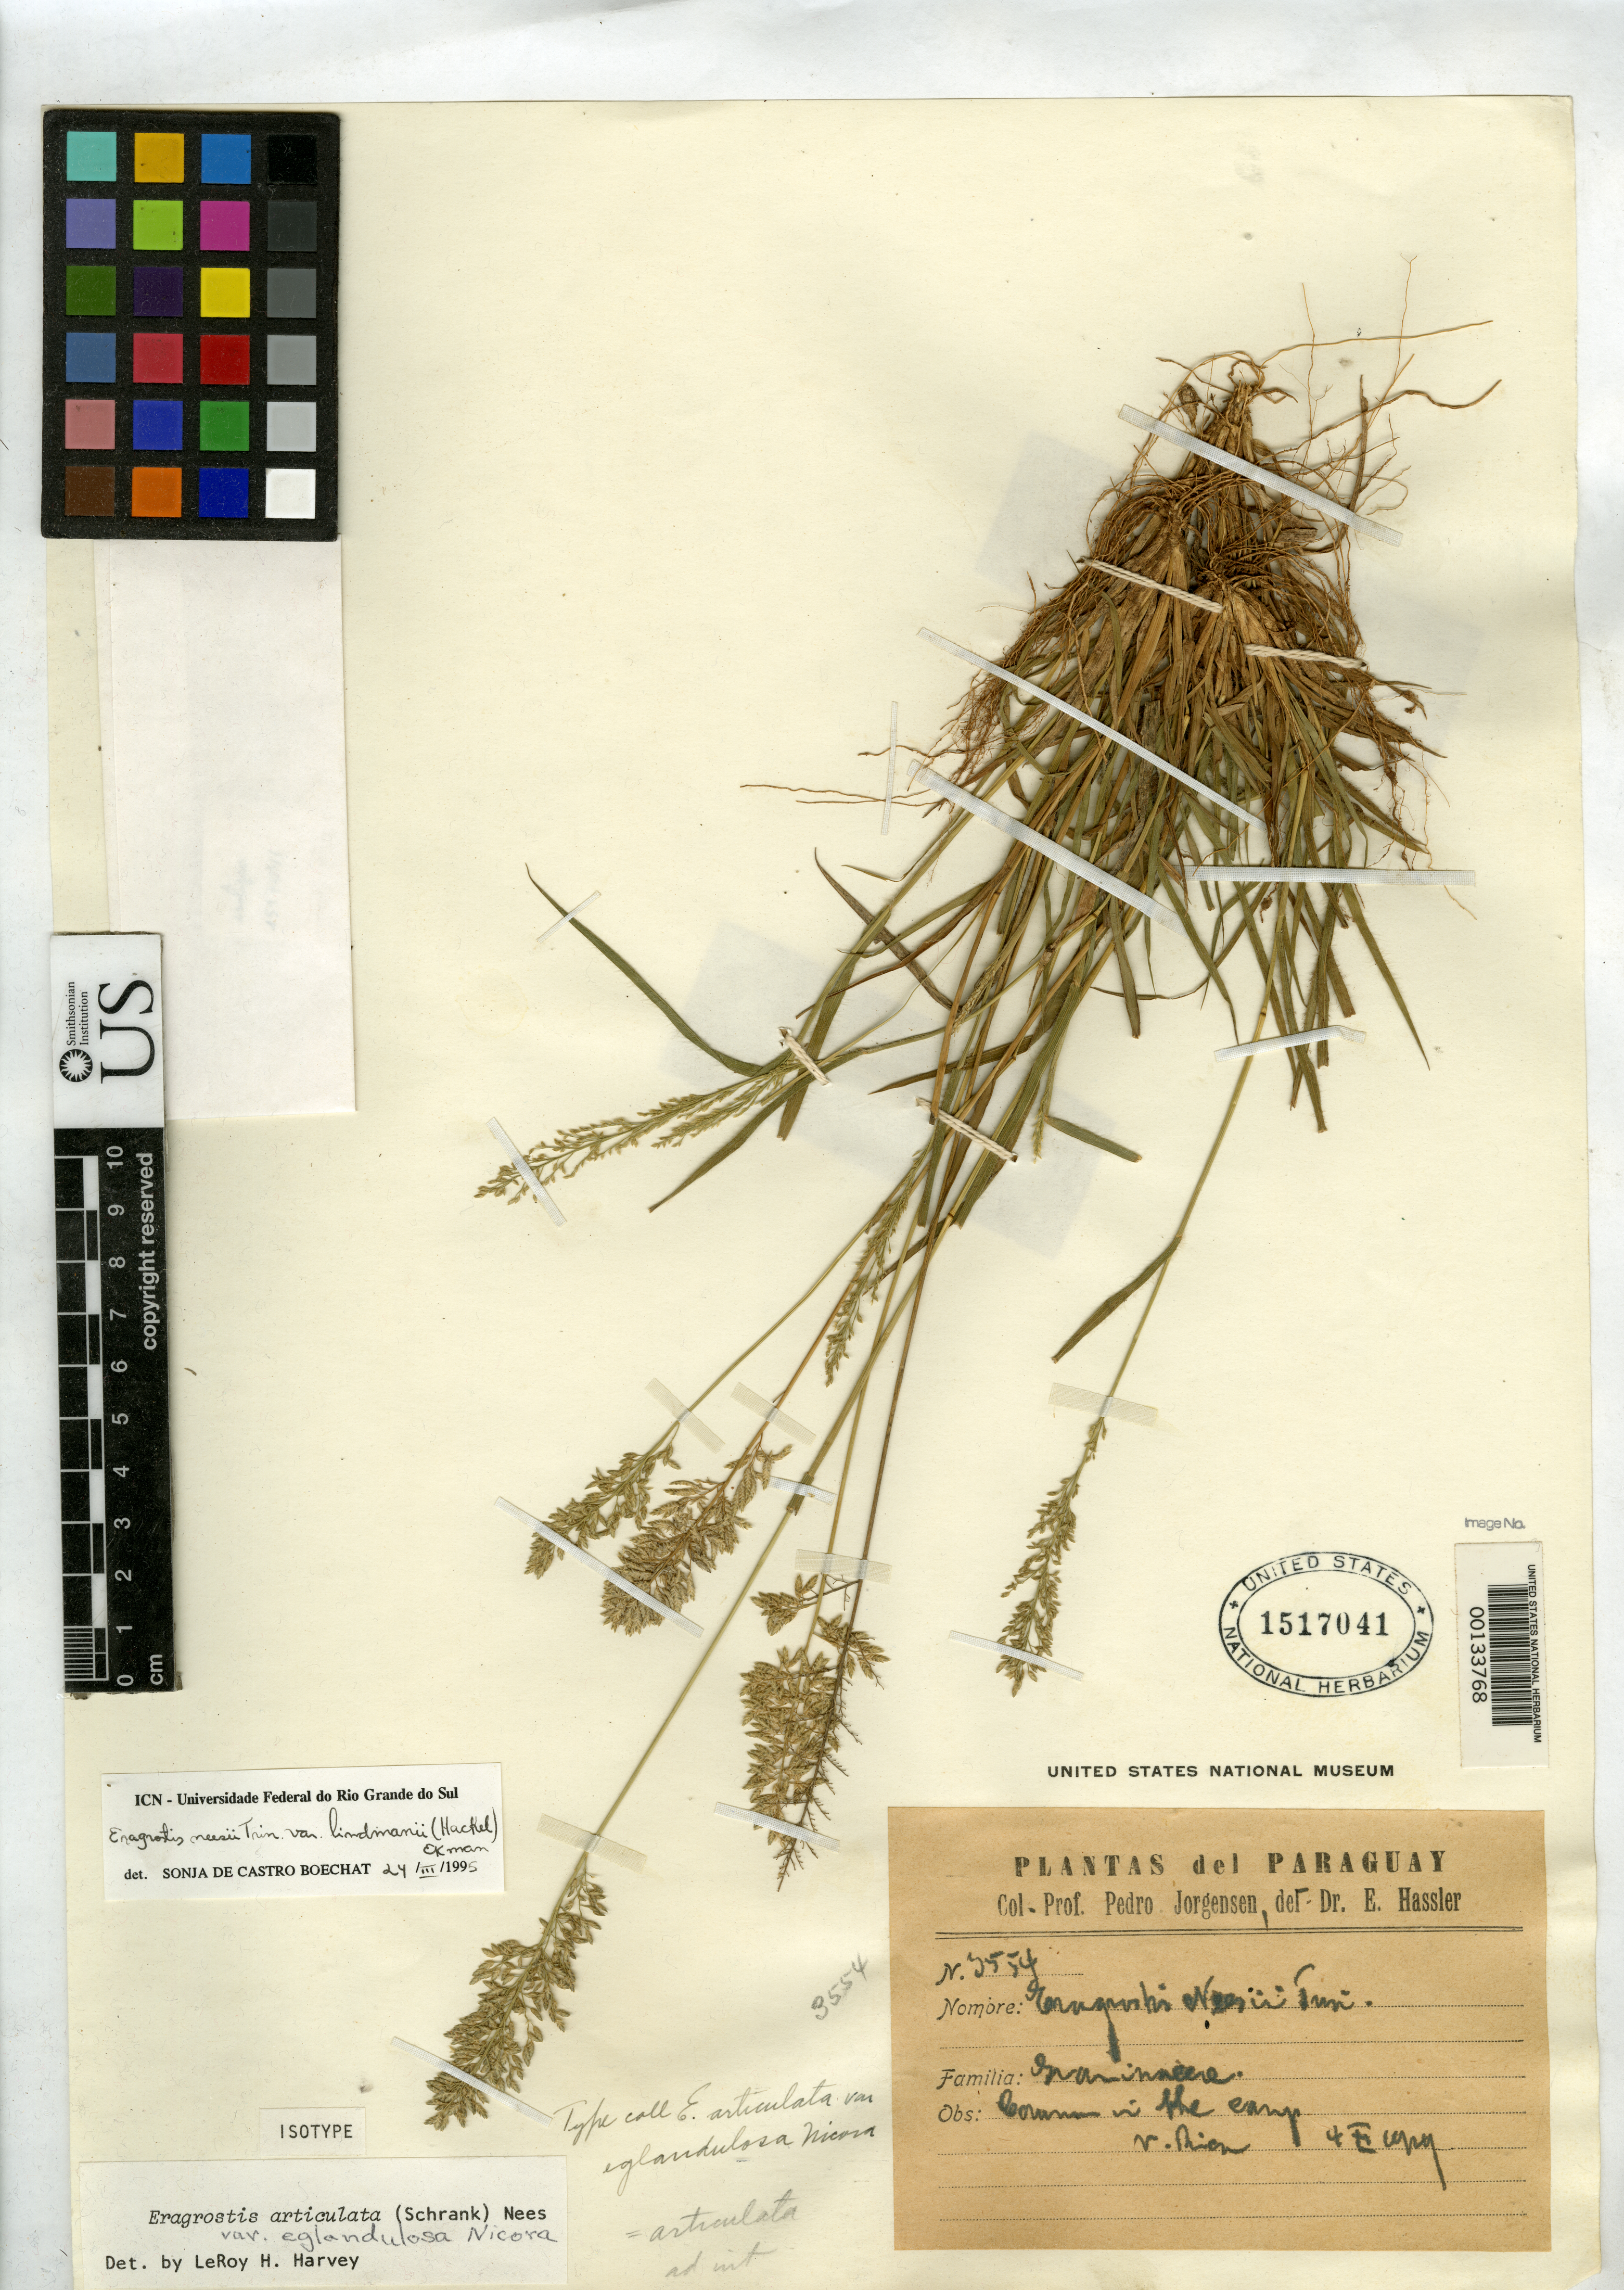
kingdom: Plantae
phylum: Tracheophyta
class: Liliopsida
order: Poales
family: Poaceae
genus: Eragrostis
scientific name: Eragrostis articulata var. eglandulosa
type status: Isotype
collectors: P. Jorgensen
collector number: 3554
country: Paraguay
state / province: Guairá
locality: Villarrica.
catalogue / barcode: US 1517041